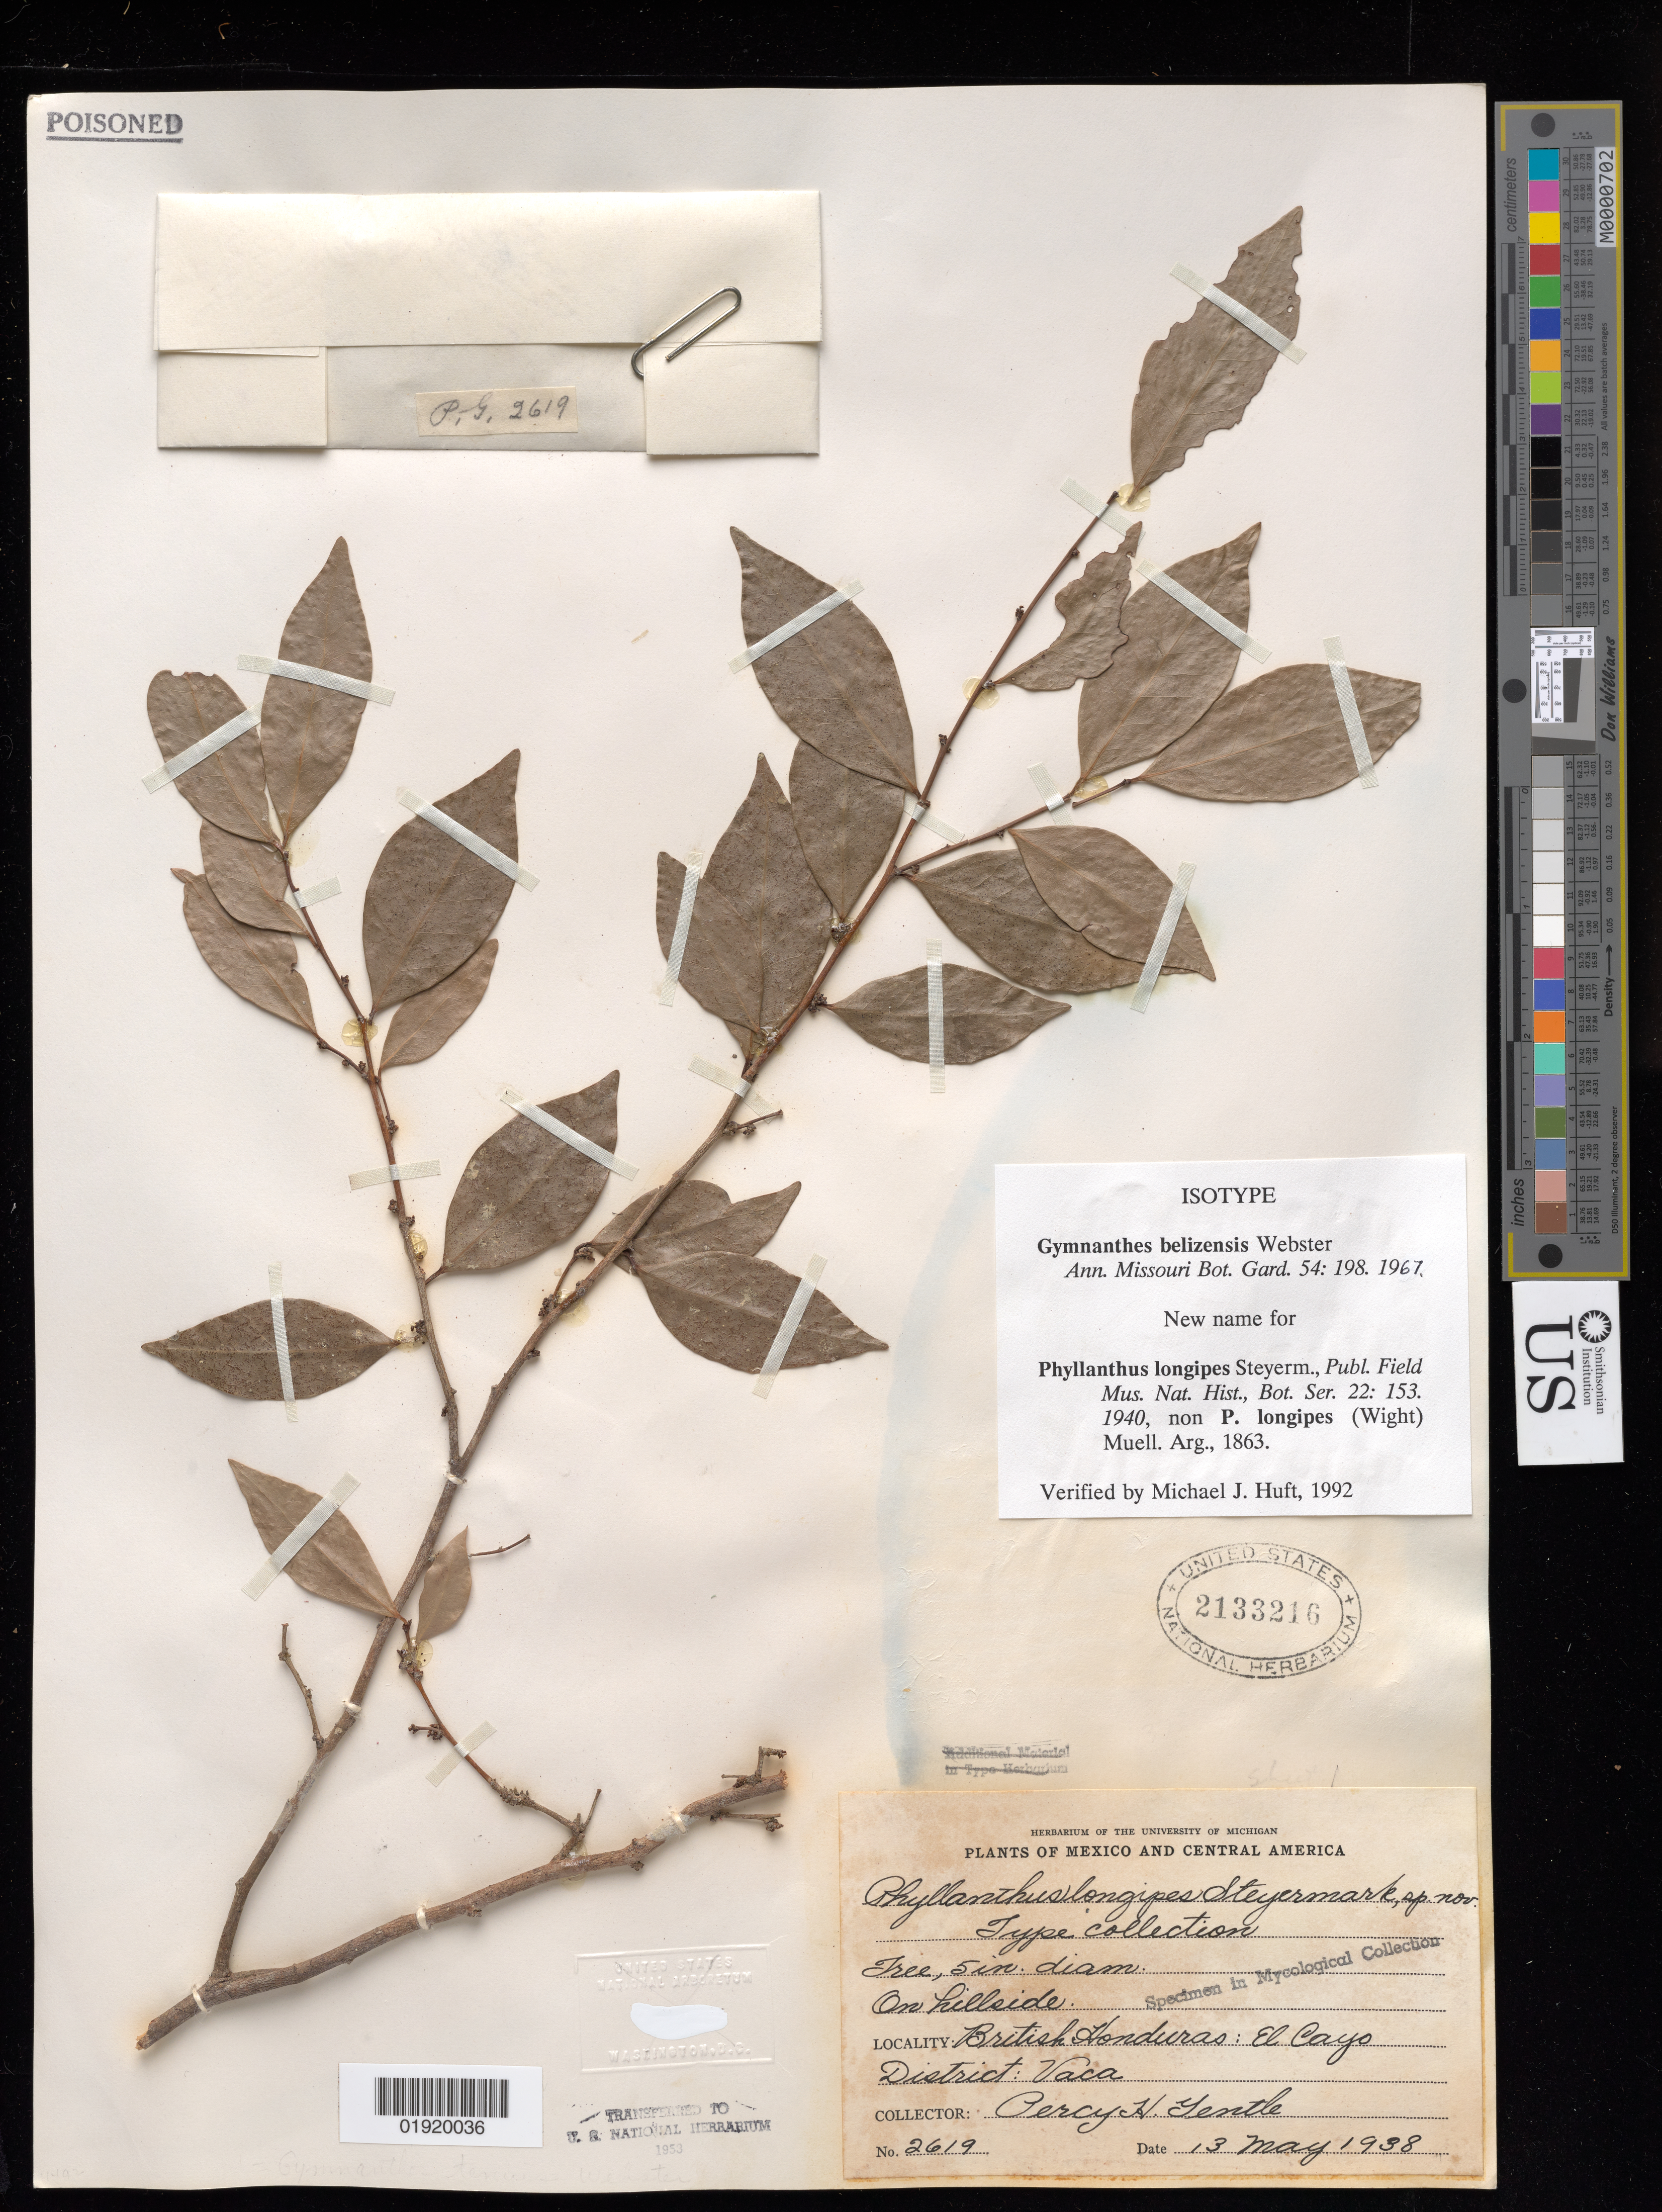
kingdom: Plantae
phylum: Tracheophyta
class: Magnoliopsida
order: Malpighiales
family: Phyllanthaceae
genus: Phyllanthus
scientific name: Phyllanthus longipes Steyerm., nom. illeg.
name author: Steyerm.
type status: Isotype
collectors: P. H. Gentle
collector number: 2619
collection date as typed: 13 May 1938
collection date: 1938-05-13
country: Belize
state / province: Cayo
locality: British Honduras: El Cayo District, Vaca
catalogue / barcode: US 2133216